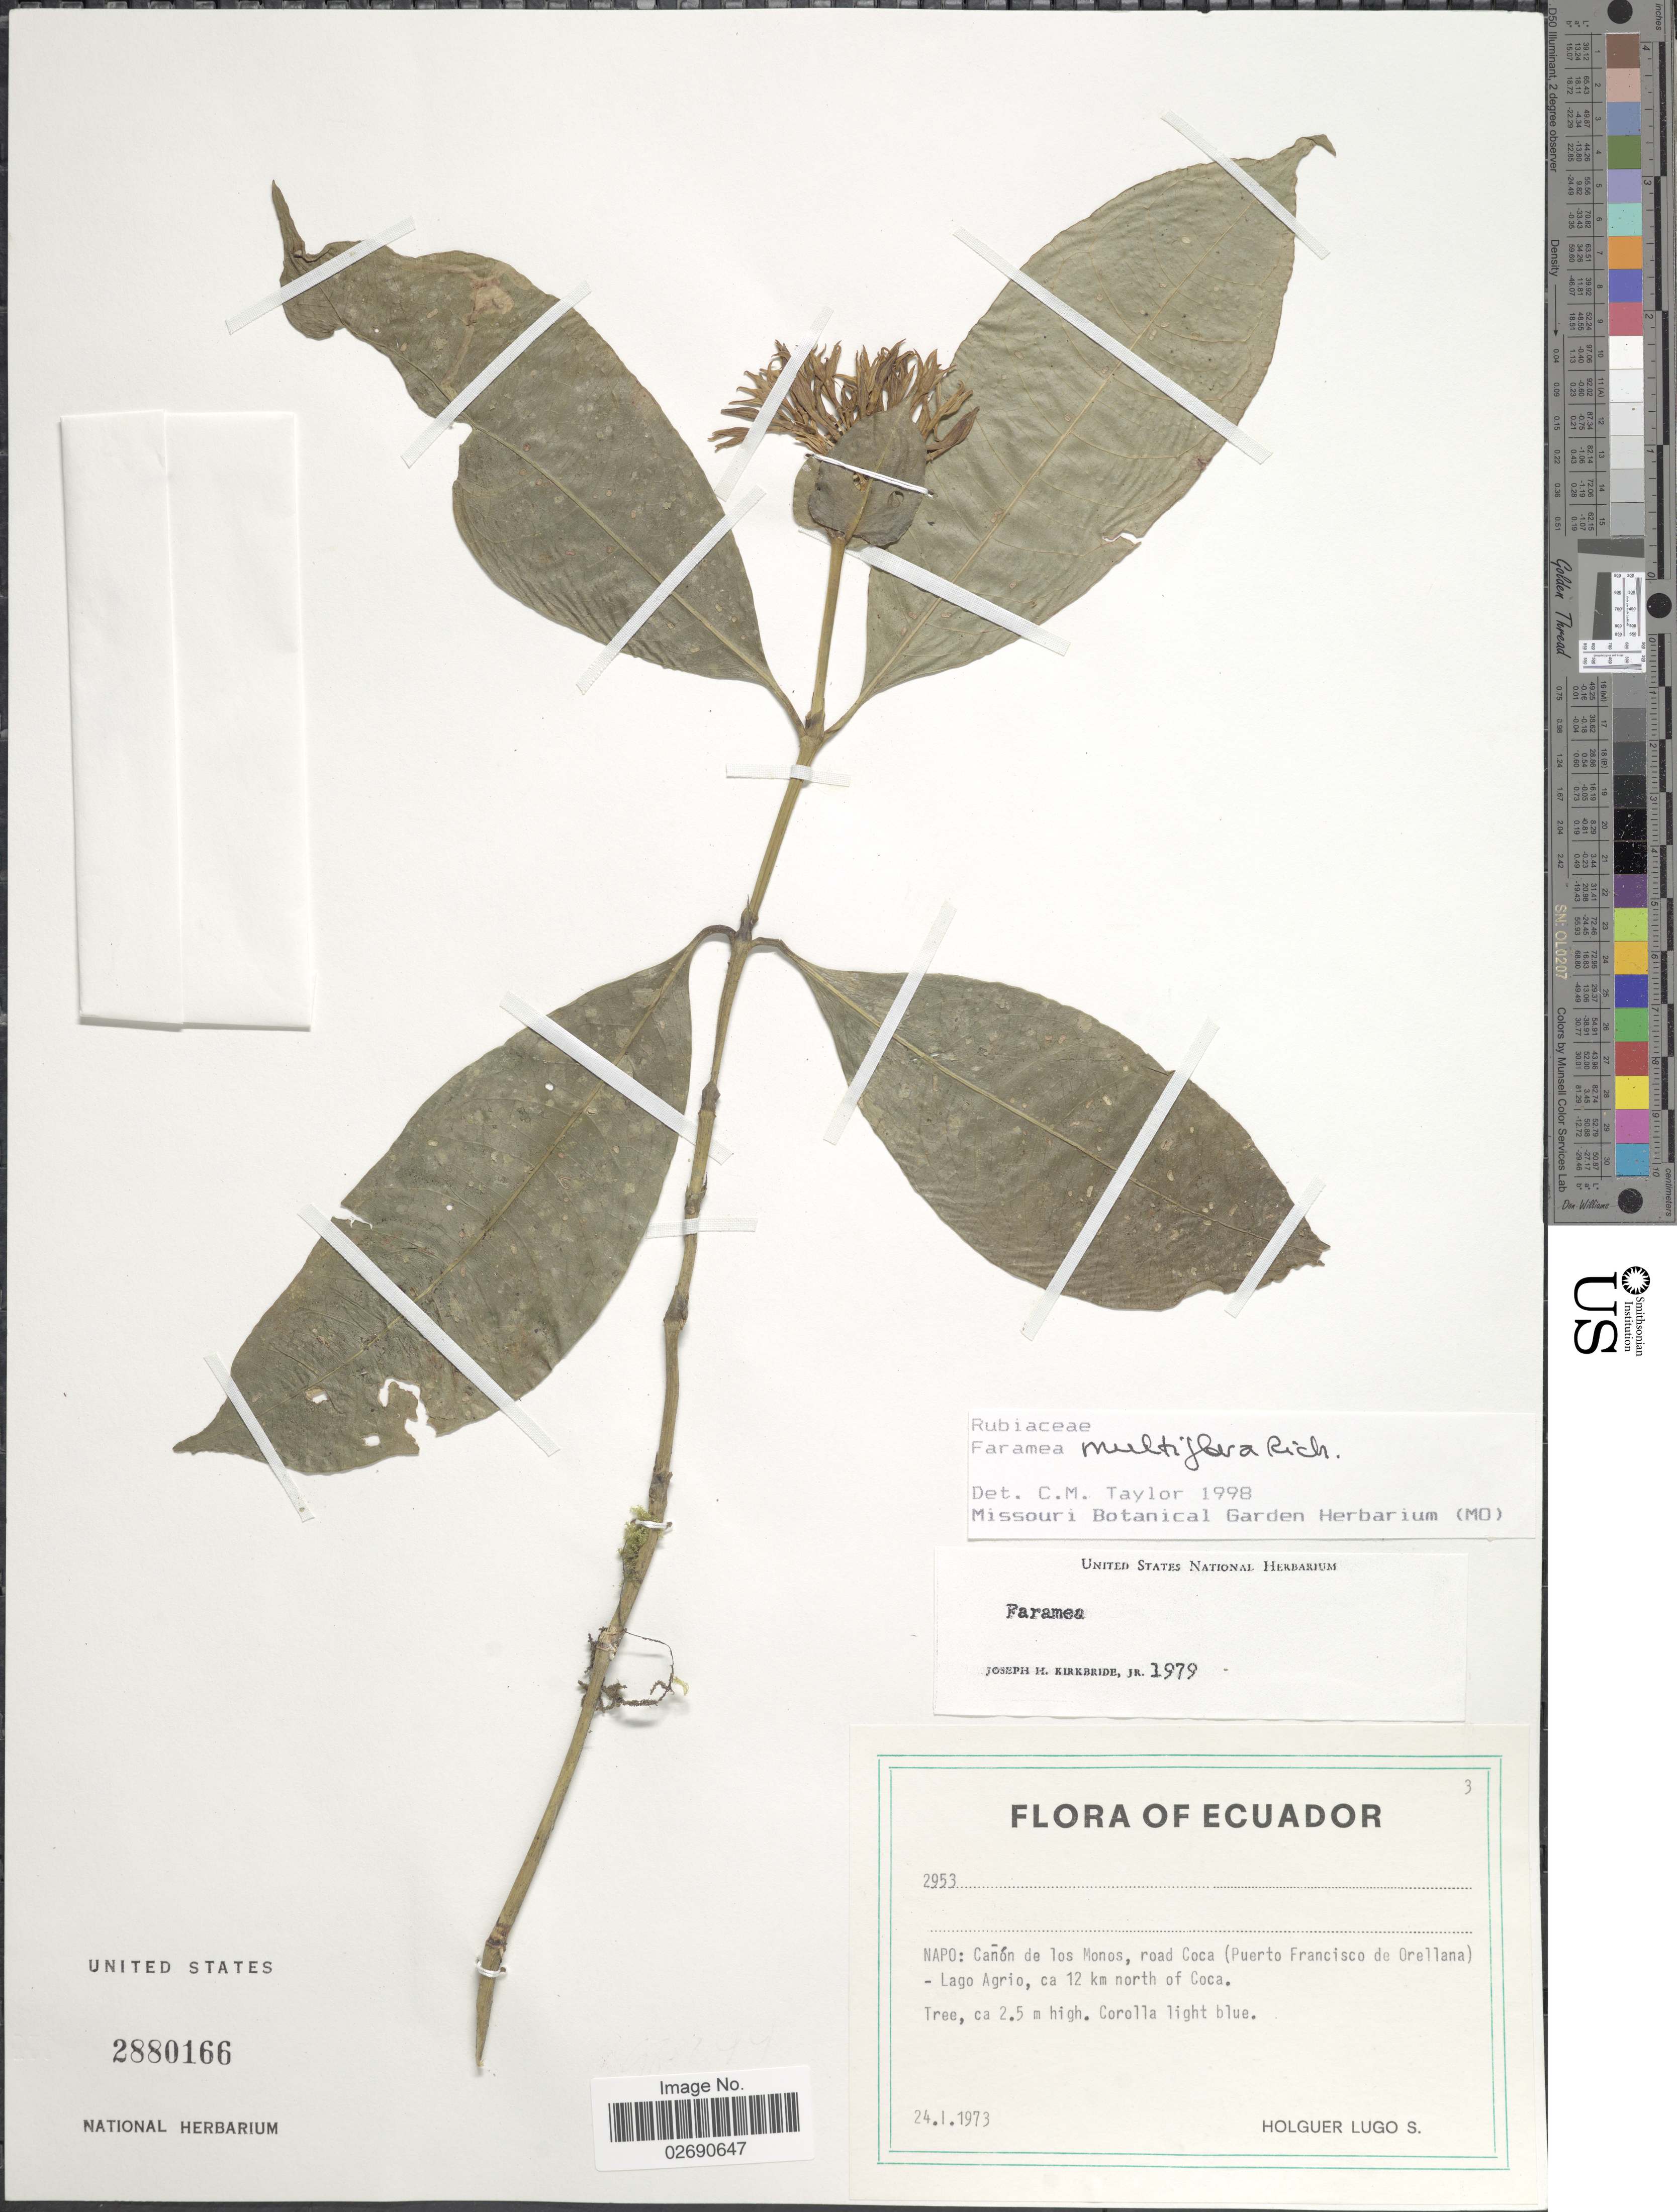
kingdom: Plantae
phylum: Tracheophyta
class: Magnoliopsida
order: Gentianales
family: Rubiaceae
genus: Faramea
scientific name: Faramea multiflora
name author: A. Rich. ex DC.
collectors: H. Lugo S.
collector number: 2953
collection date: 1973-01-24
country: Ecuador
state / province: Napo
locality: Cañón de los Monos, road Coca (Puerto Francisco de Orellana) - Lago Agrio, ca 12 km north of Coca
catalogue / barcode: US 2880166